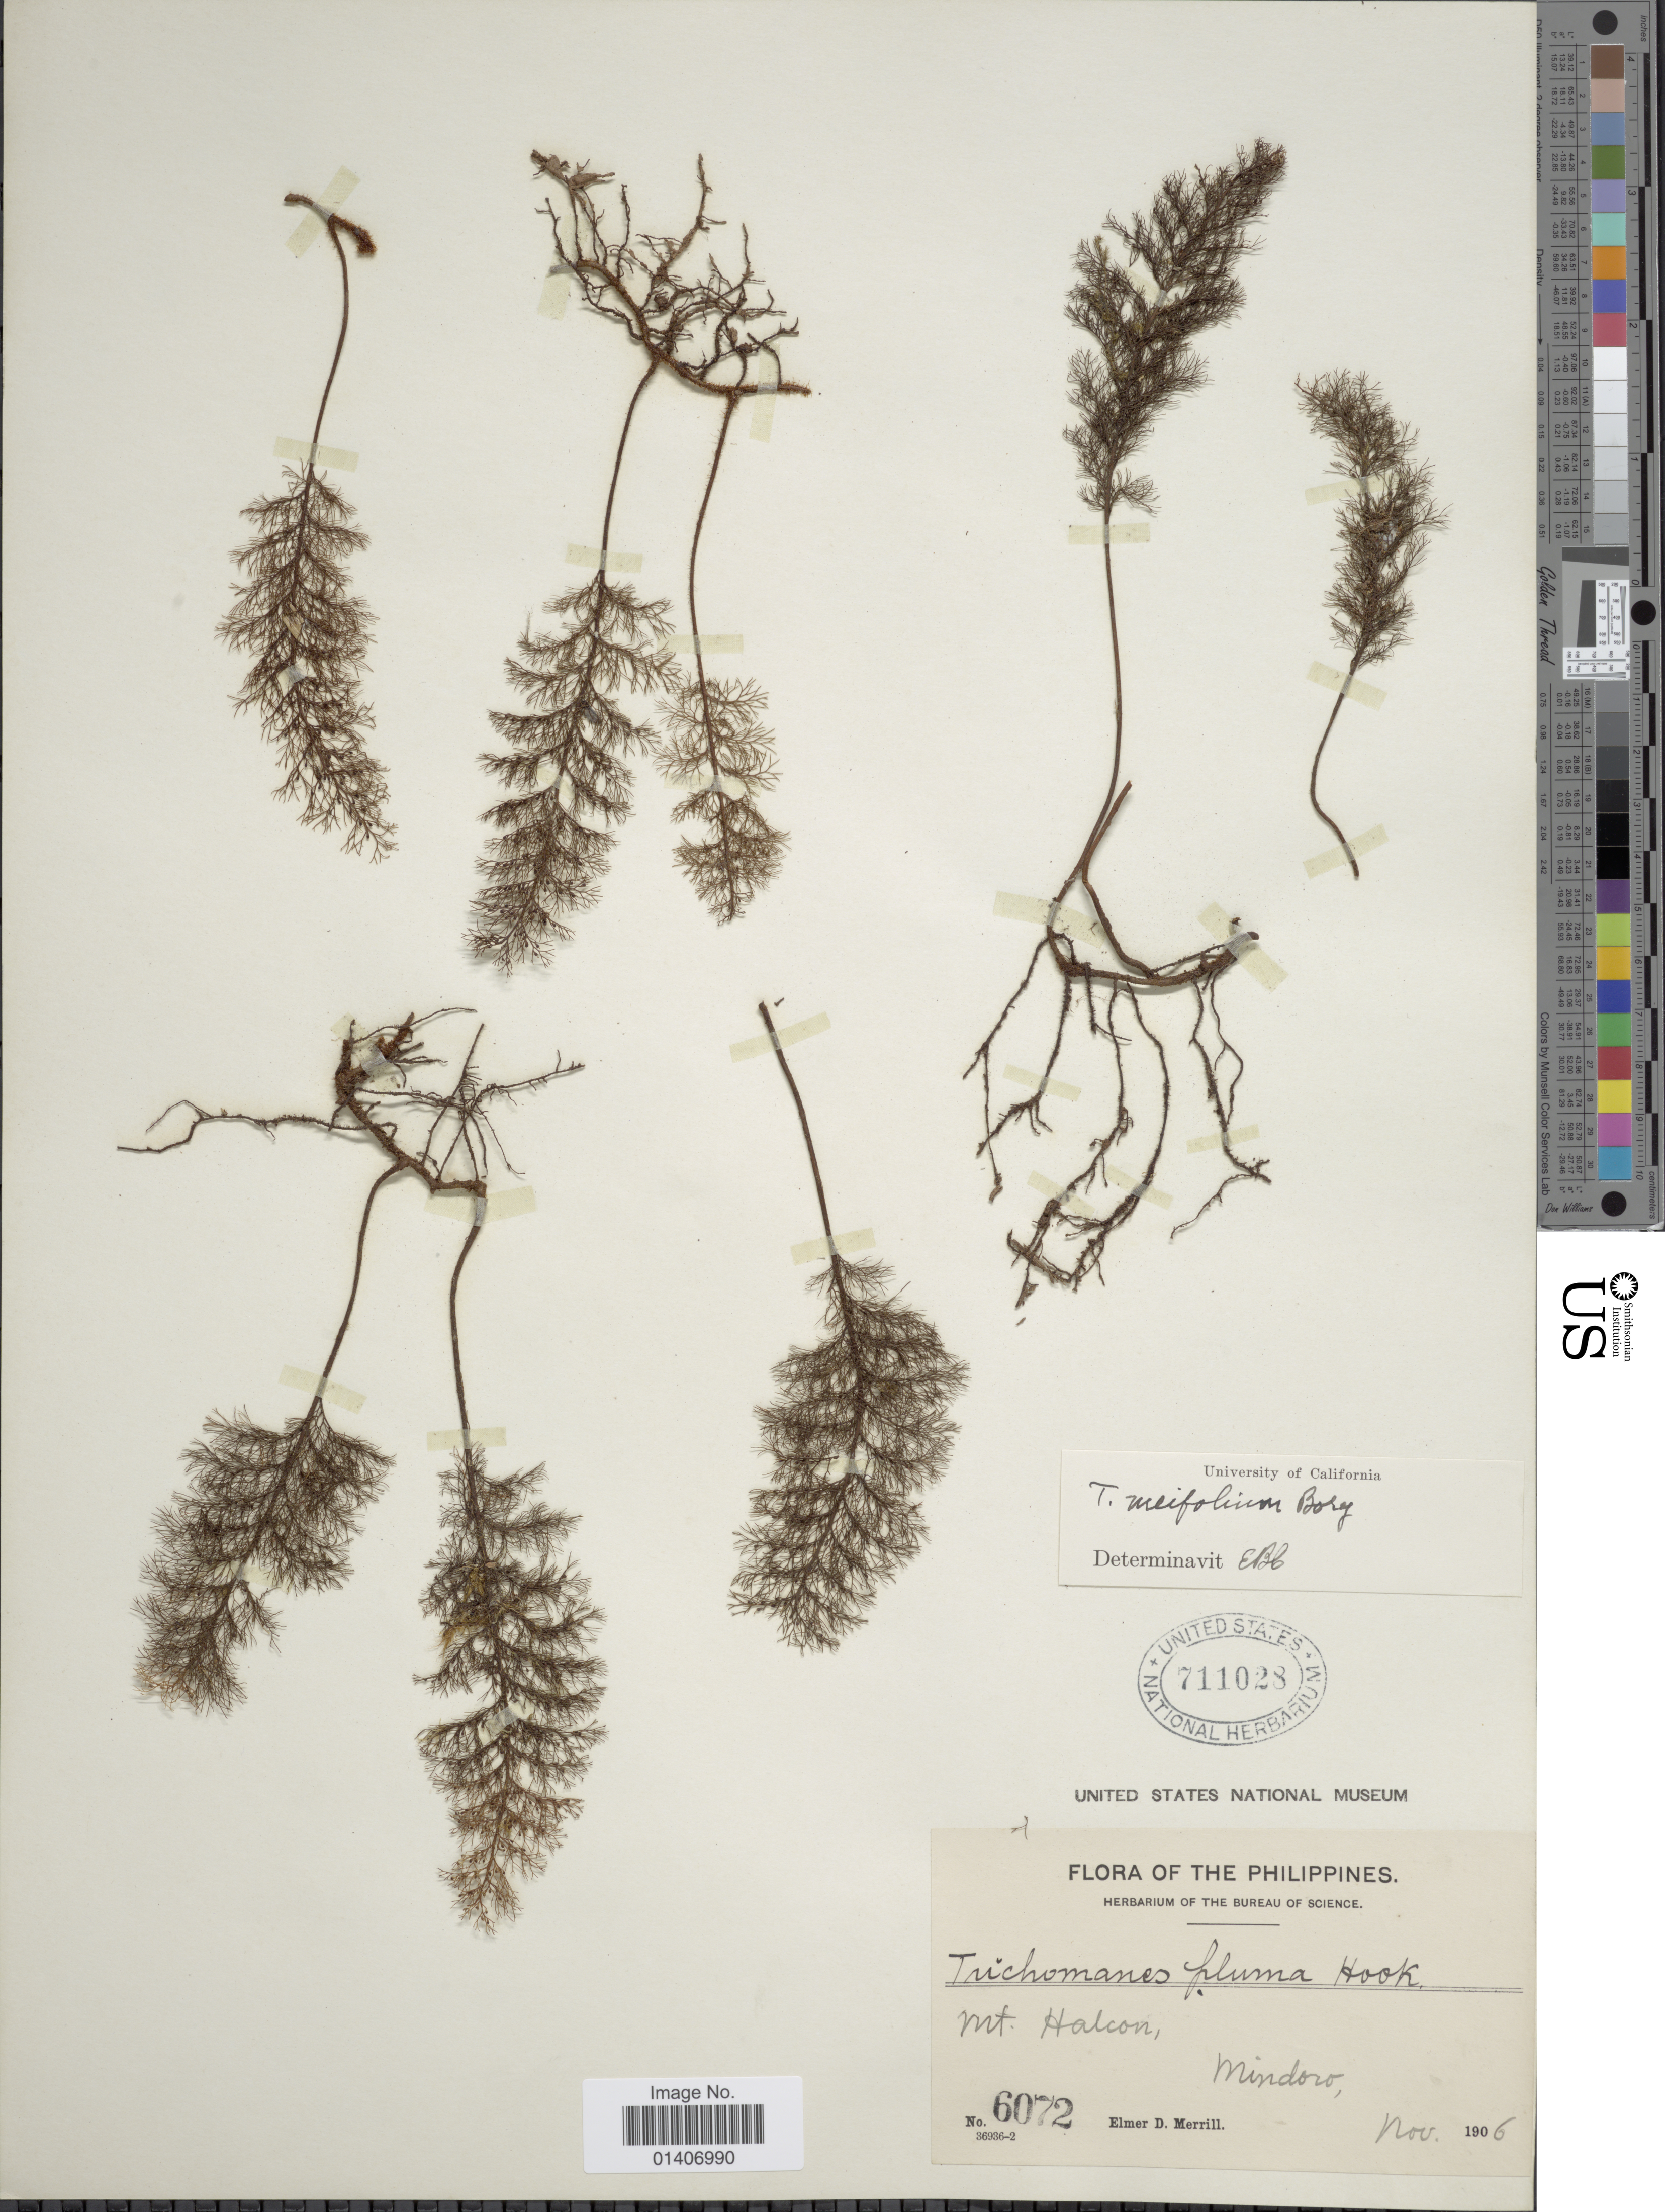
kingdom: Plantae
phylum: Tracheophyta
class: Polypodiopsida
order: Hymenophyllales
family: Hymenophyllaceae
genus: Abrodictyum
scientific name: Abrodictyum meifolium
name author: (Bory) Ebihara & K. Iwats.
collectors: E. D. Merrill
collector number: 6072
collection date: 1906-11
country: Philippines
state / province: Mimaropa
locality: Mt. Halcon, Mindoro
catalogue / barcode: US 711028